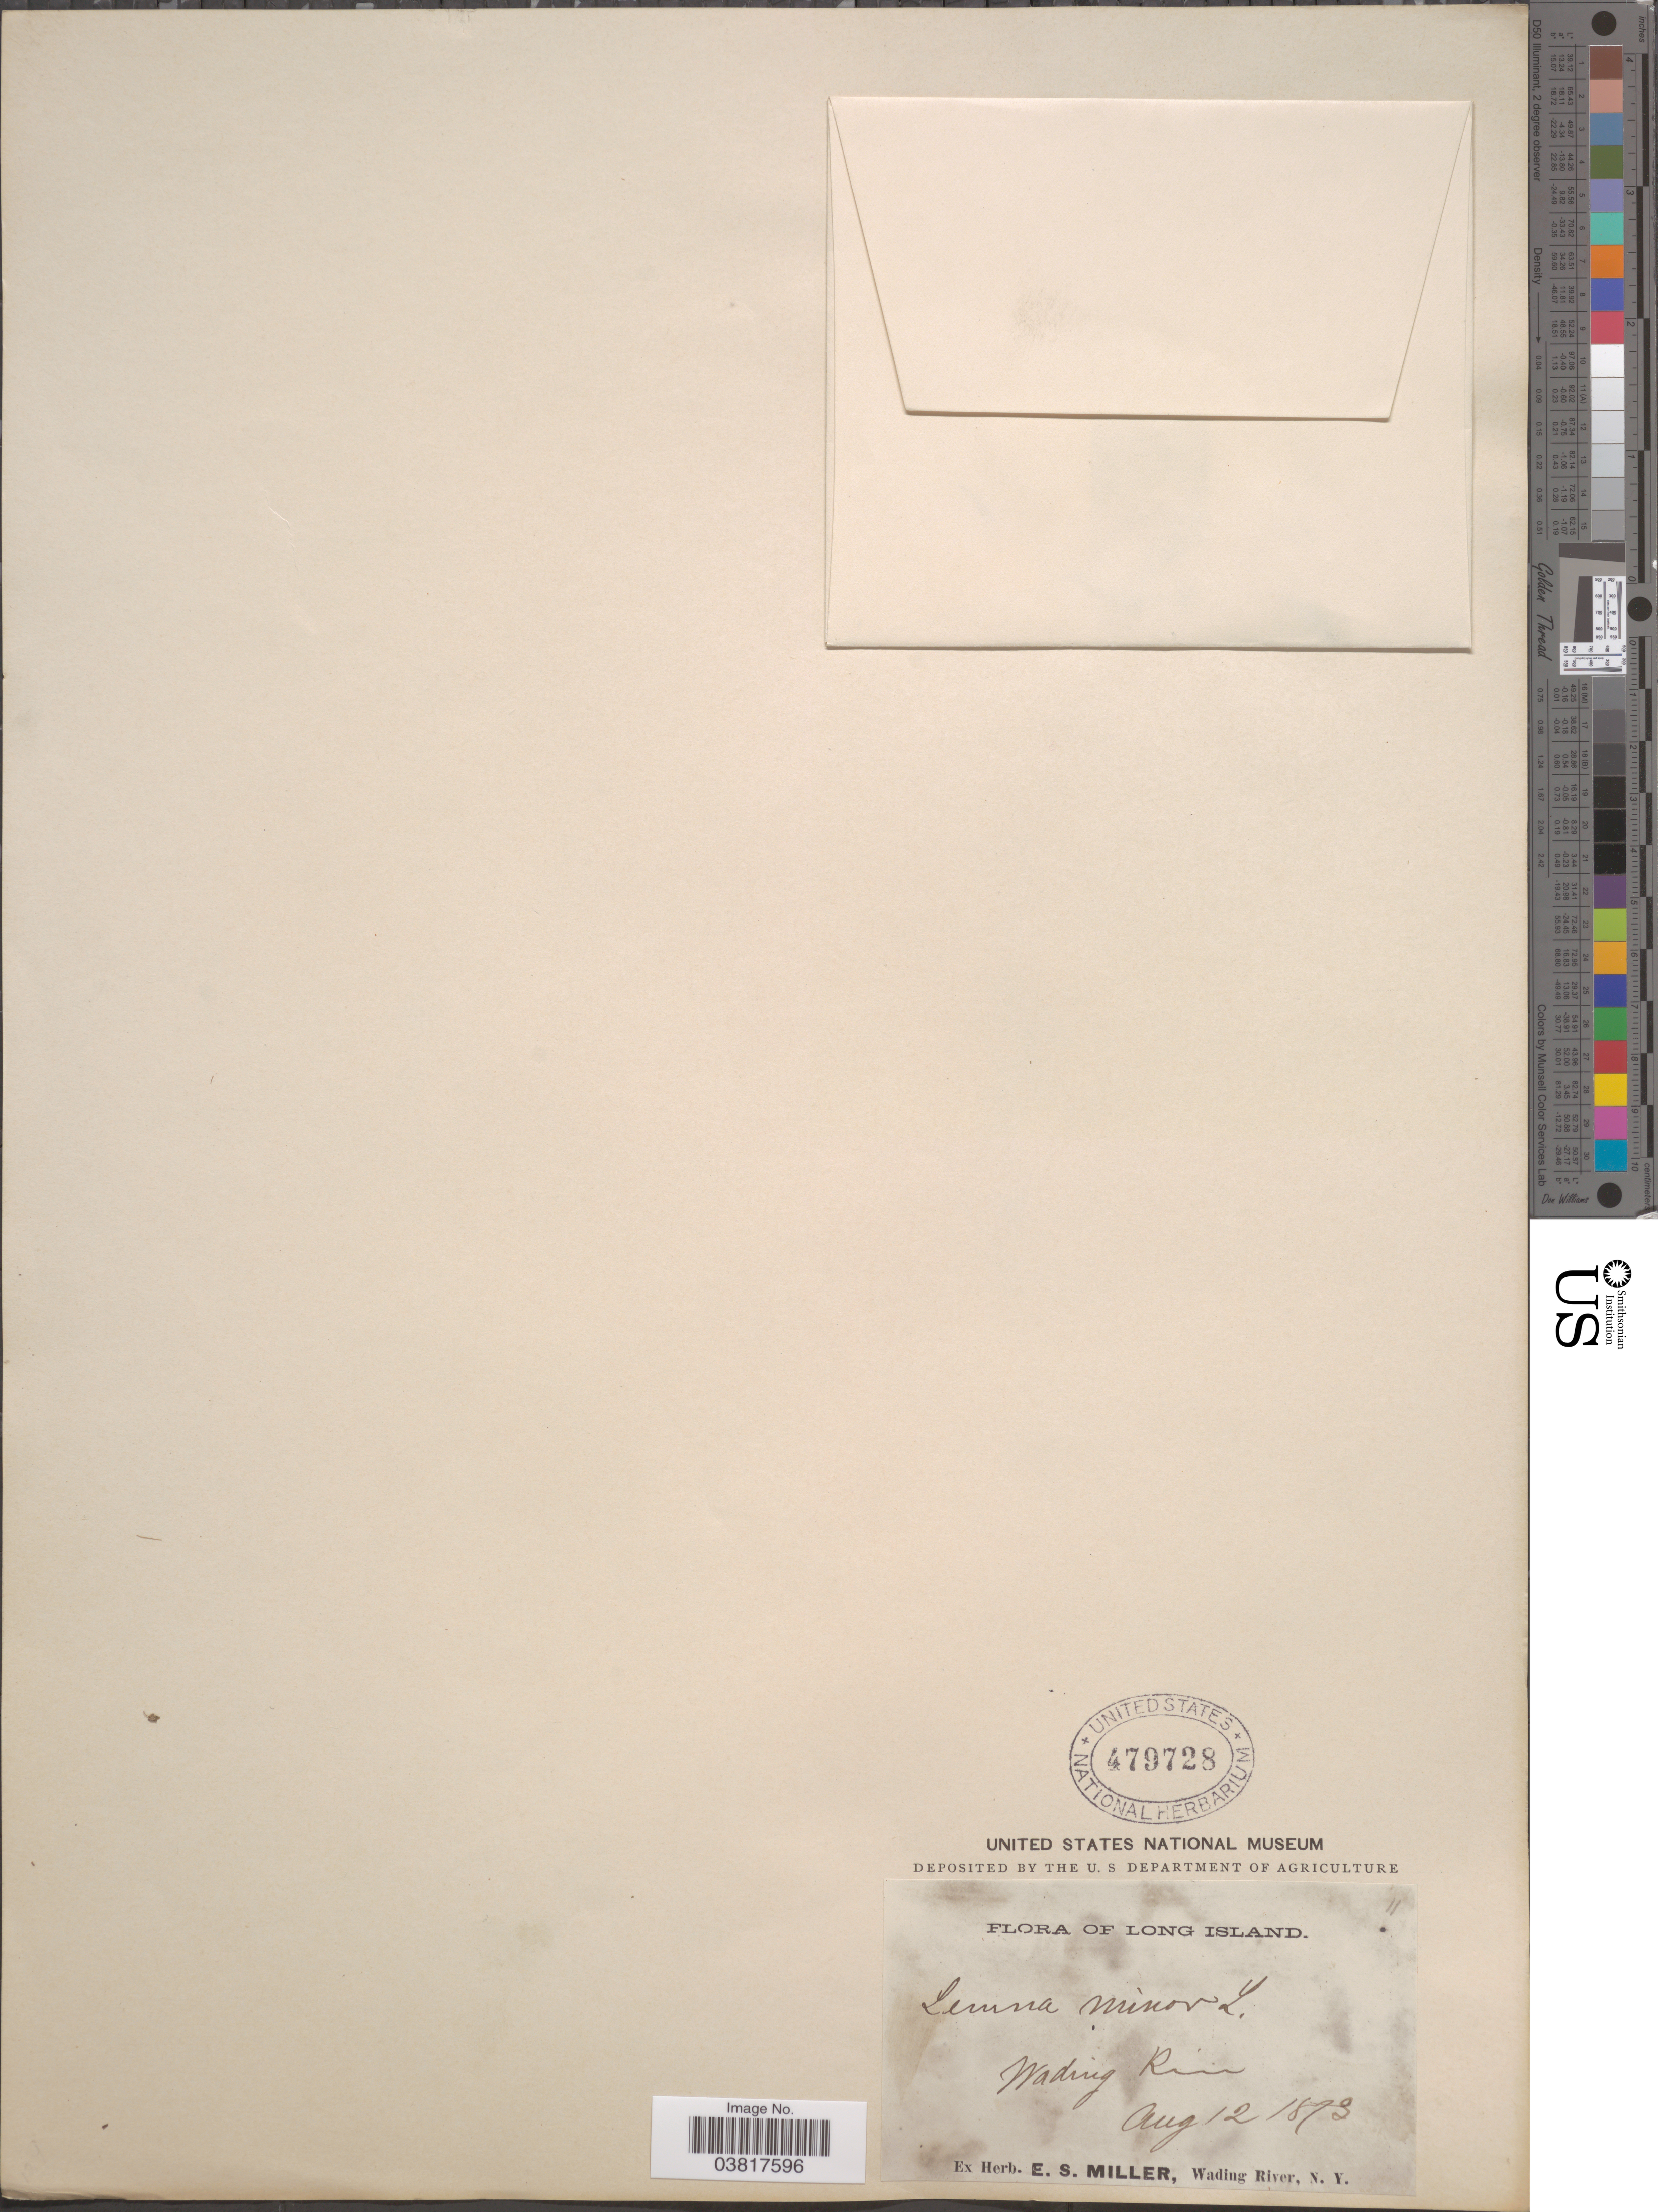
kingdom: Plantae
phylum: Tracheophyta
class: Liliopsida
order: Alismatales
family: Araceae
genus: Lemna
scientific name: Lemna minor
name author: L.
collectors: E. S. Miller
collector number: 11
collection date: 1873-08-12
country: United States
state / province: New York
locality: Long Island. Wading River.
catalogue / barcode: US 479728